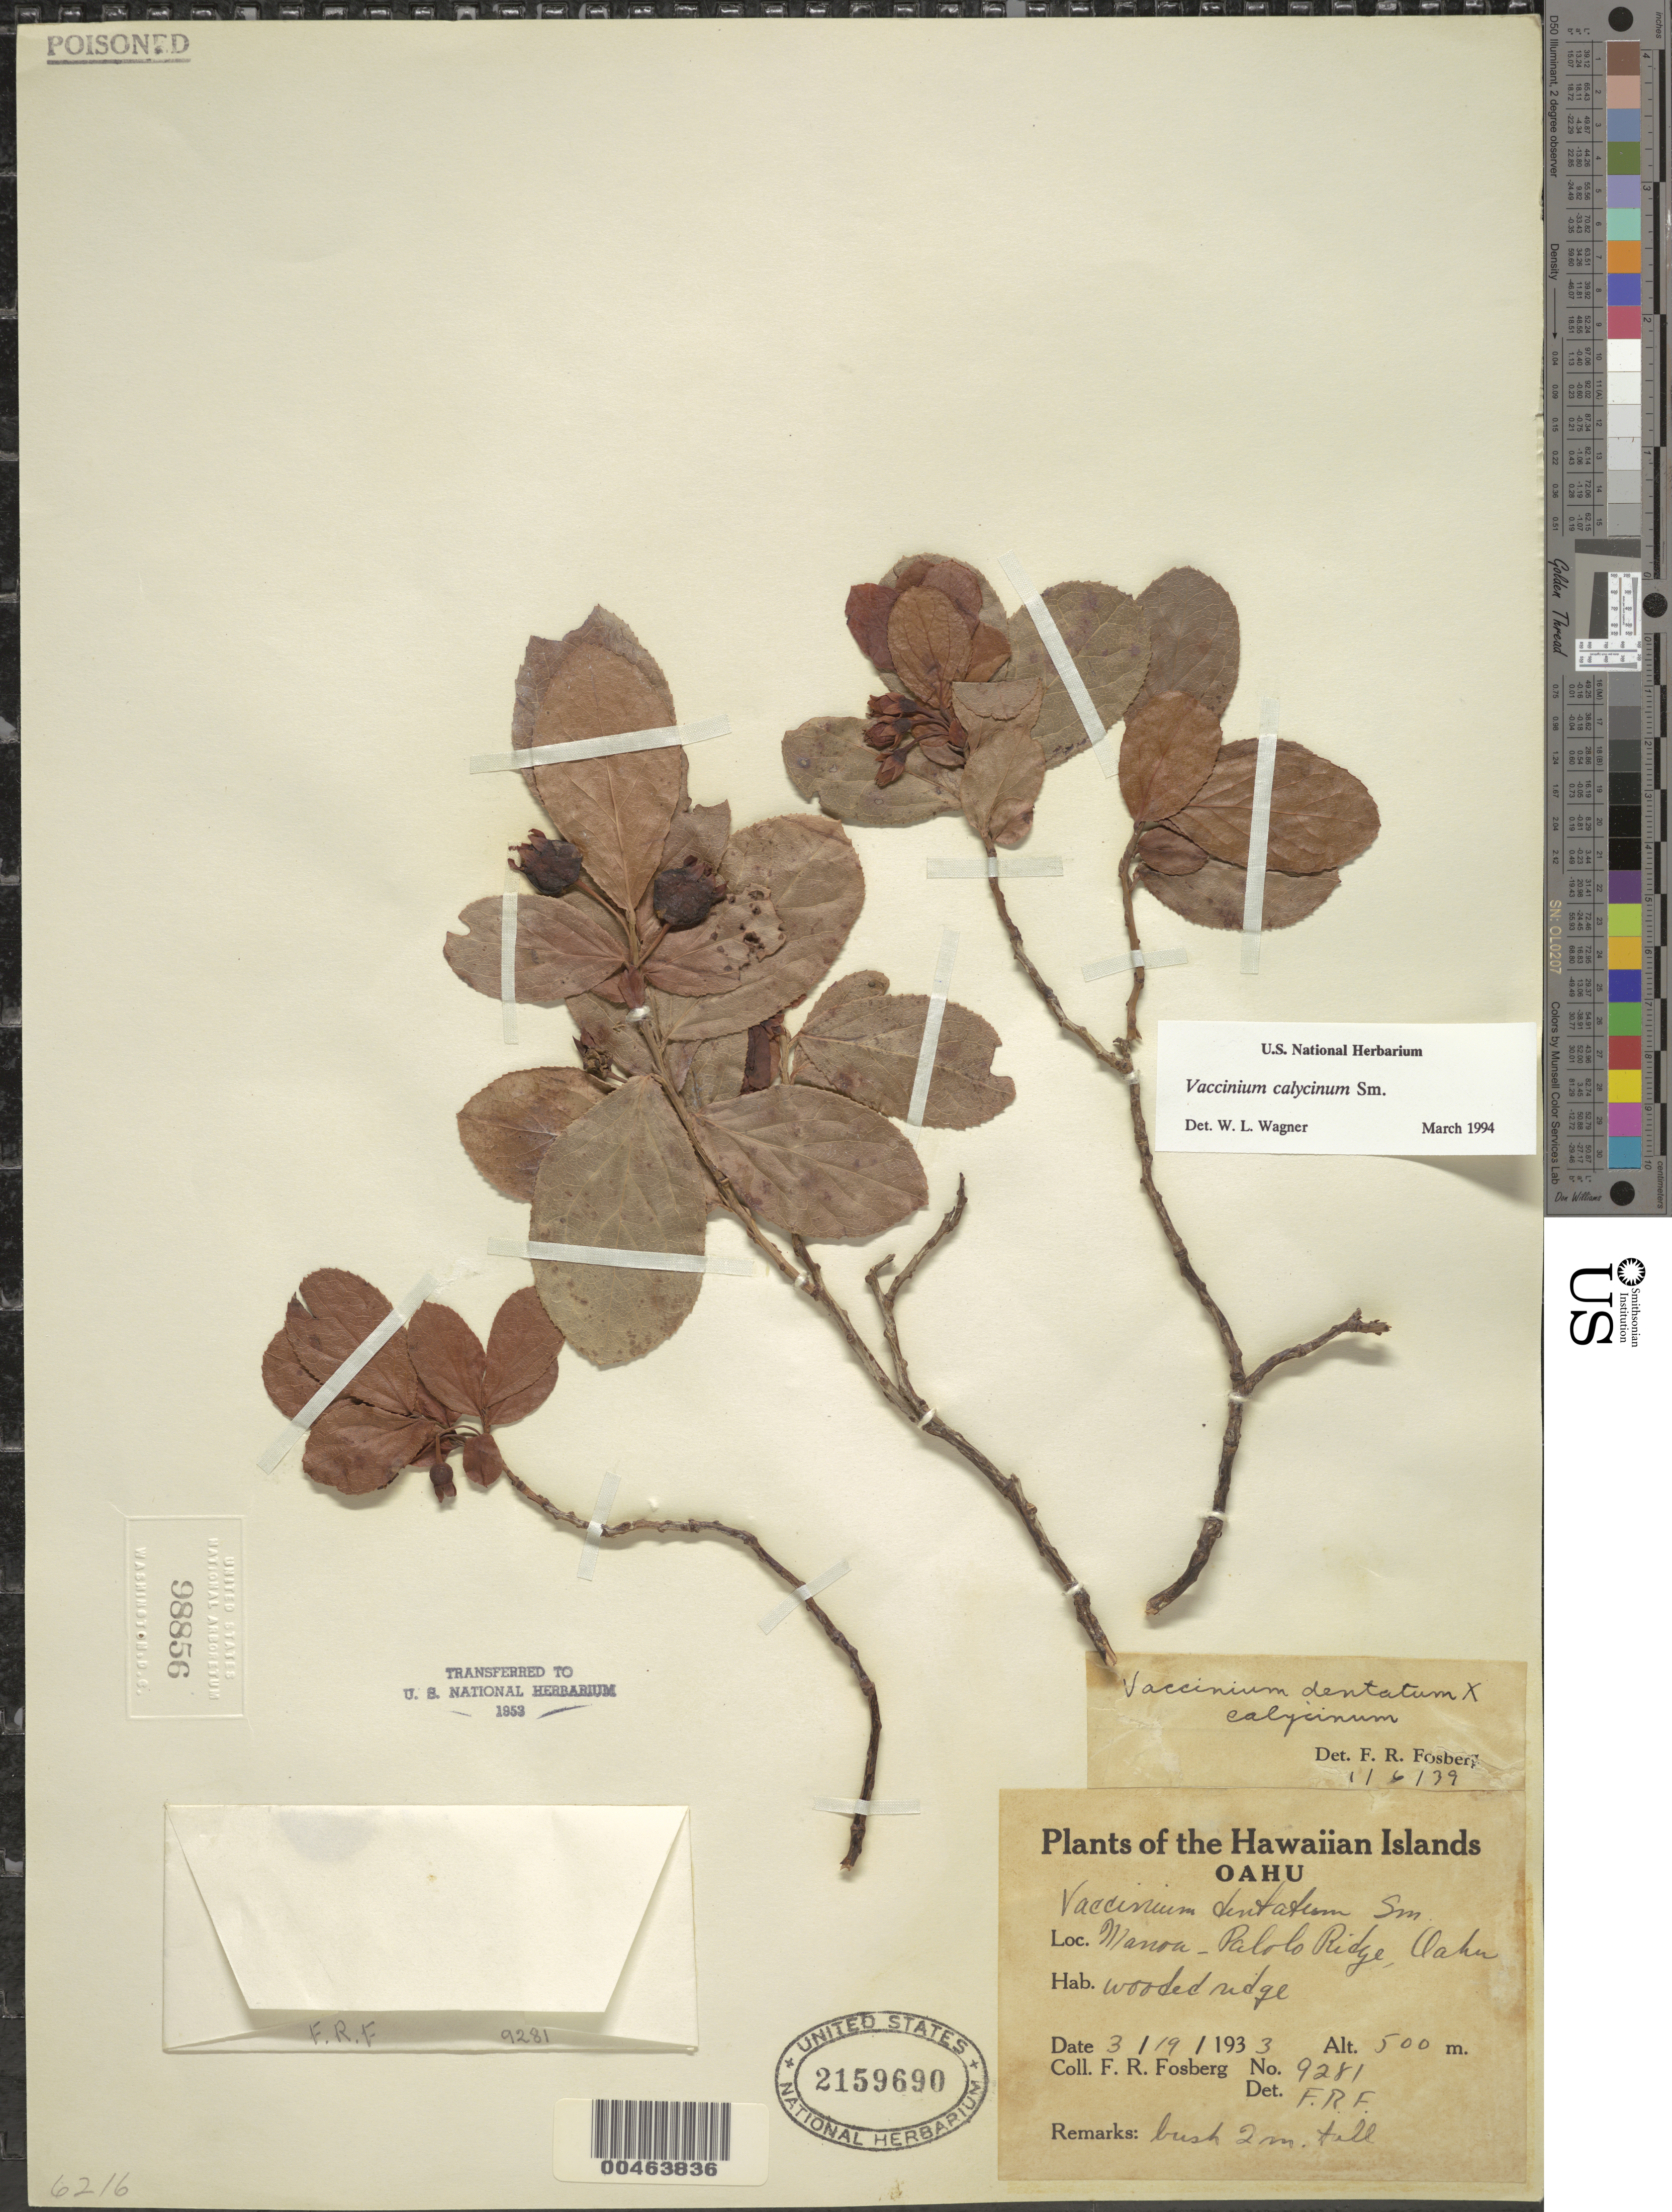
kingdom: Plantae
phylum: Tracheophyta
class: Magnoliopsida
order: Ericales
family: Ericaceae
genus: Vaccinium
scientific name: Vaccinium calycinum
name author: Sm.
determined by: Wagner, W. L., (BOT), Smithsonian Institution - National Museum of Natural History (UNITED STATES)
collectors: F. R. Fosberg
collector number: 9281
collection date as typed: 19 Mar 1933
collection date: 1933-03-19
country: United States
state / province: Hawaii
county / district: Honolulu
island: Oahu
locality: Manoa-Palolo Ridge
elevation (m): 500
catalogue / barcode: US 2159690